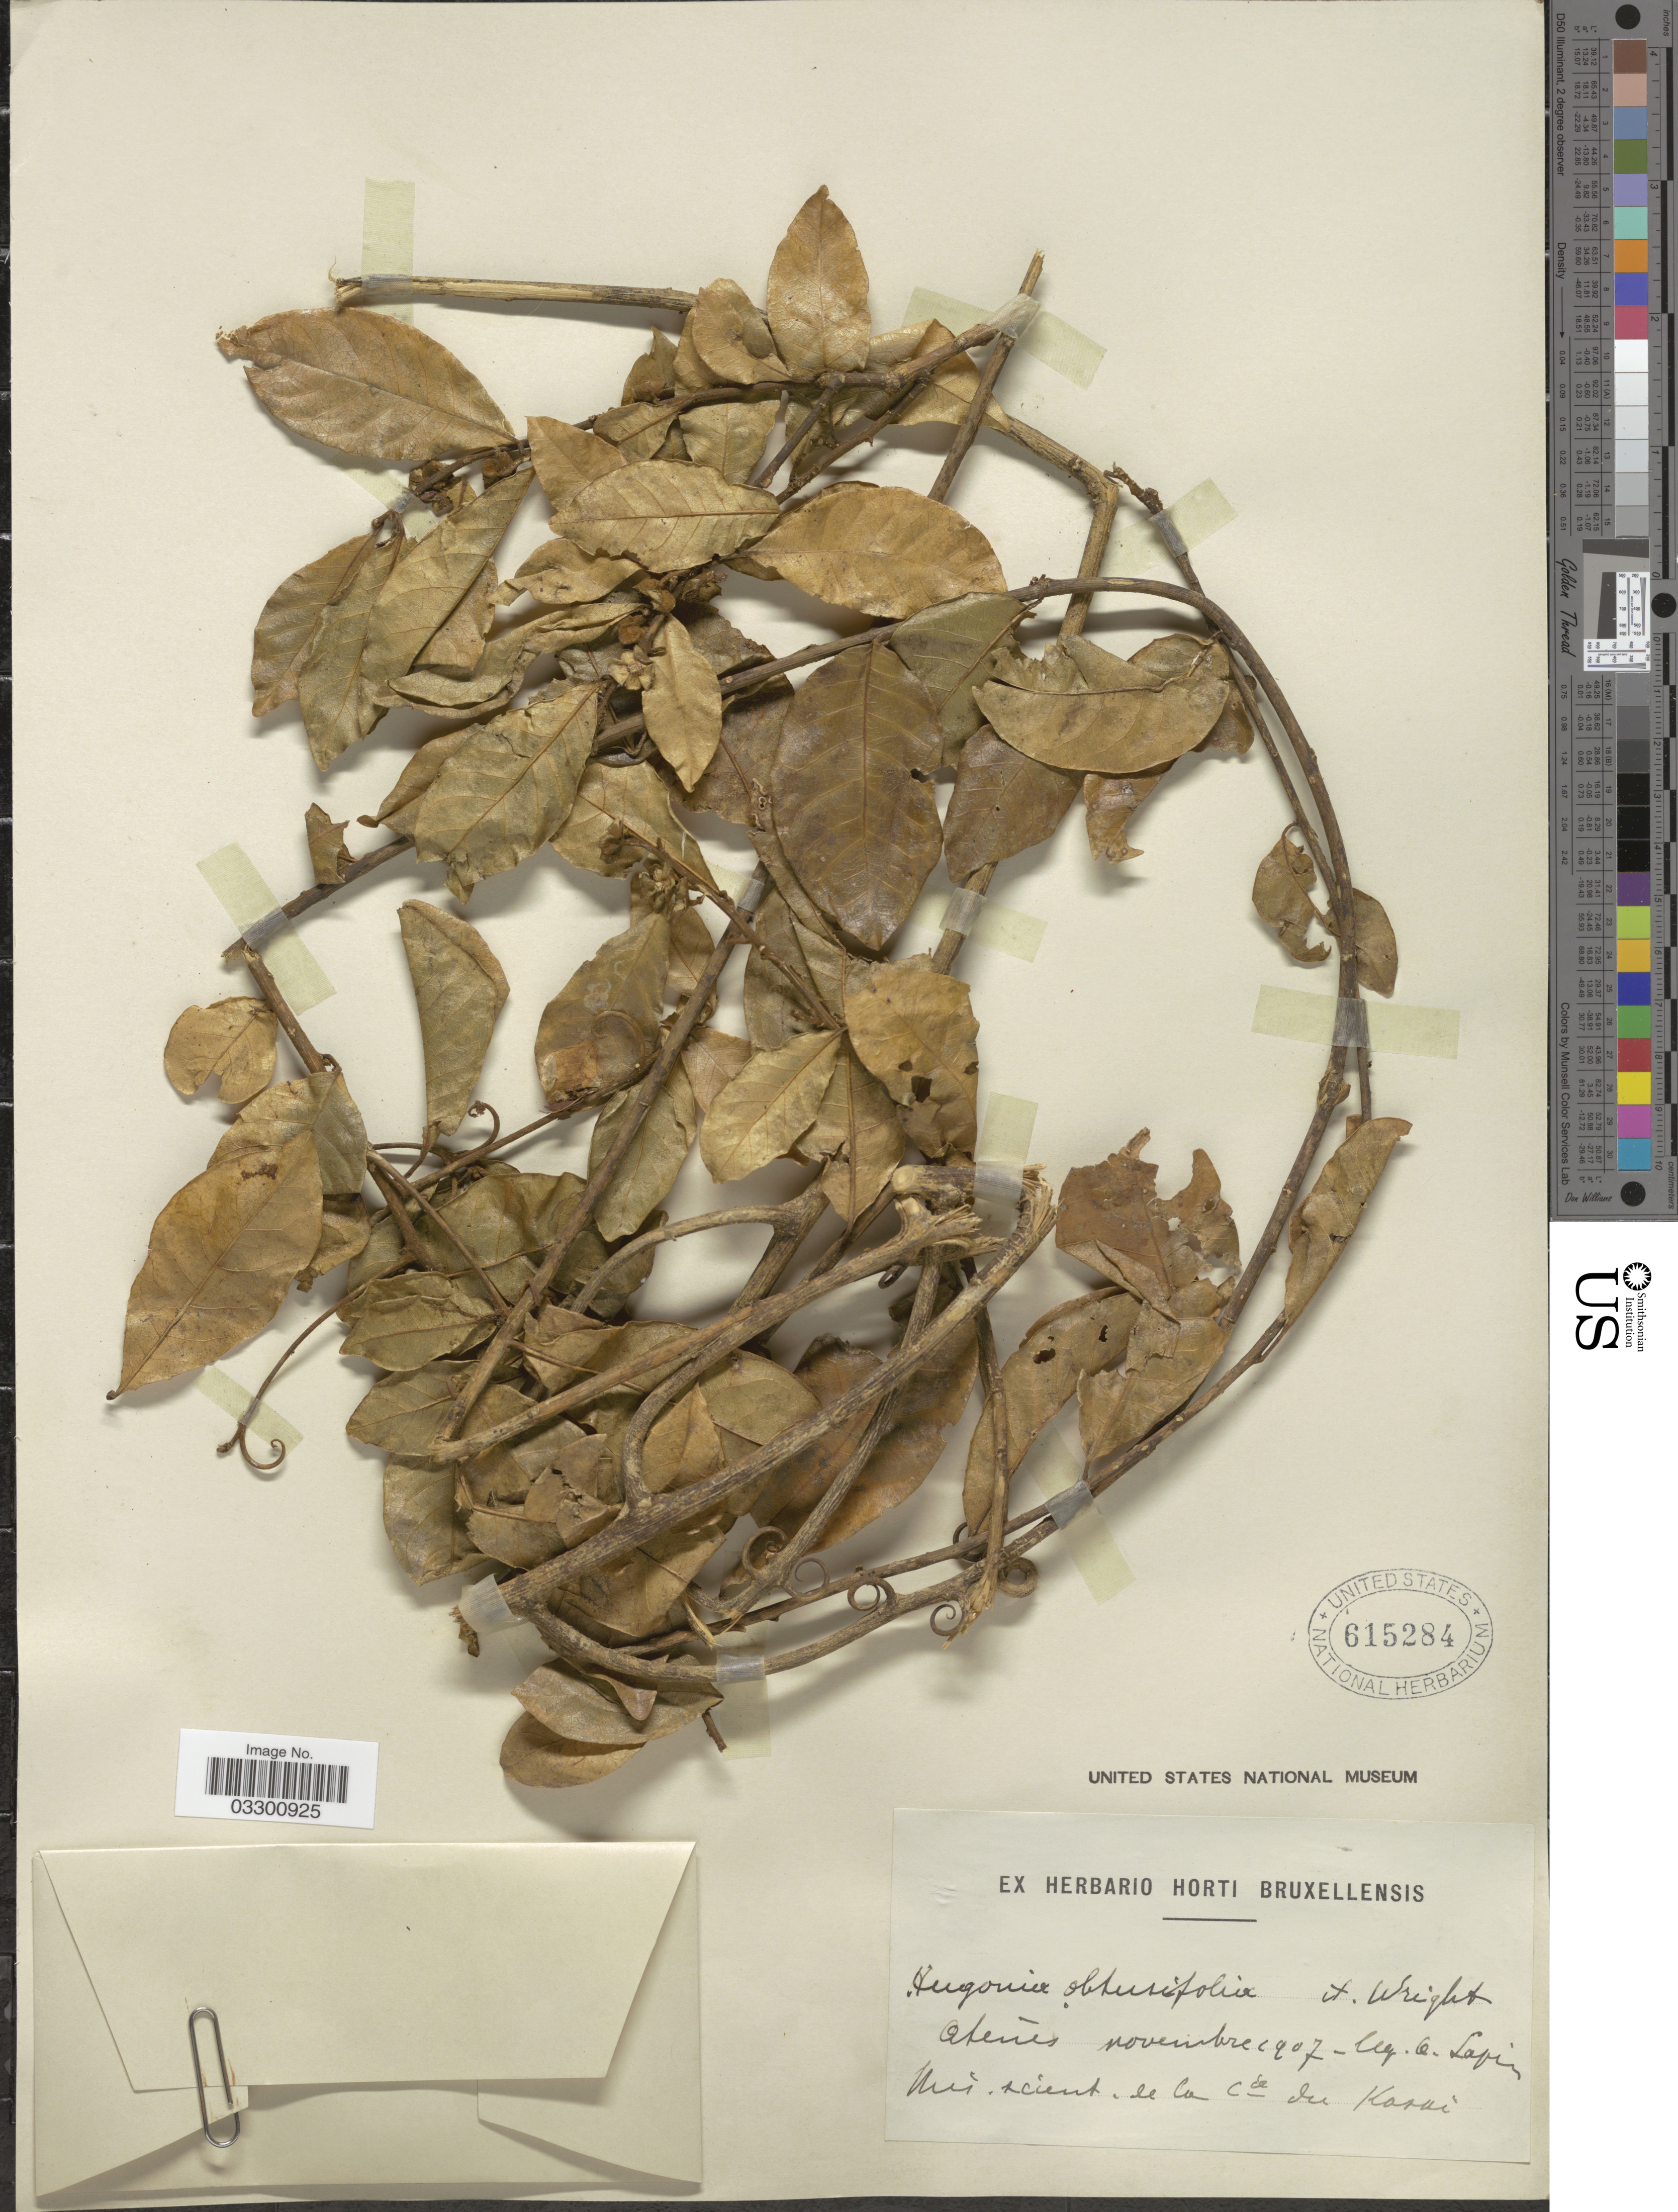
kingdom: Plantae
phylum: Tracheophyta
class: Magnoliopsida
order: Malpighiales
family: Linaceae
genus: Hugonia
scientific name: Hugonia obtusifolia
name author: C.H. Wright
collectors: A. Sapin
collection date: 1907-11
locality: Mis. scient. de la cde du Kasai. [interpreted]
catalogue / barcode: US 615284